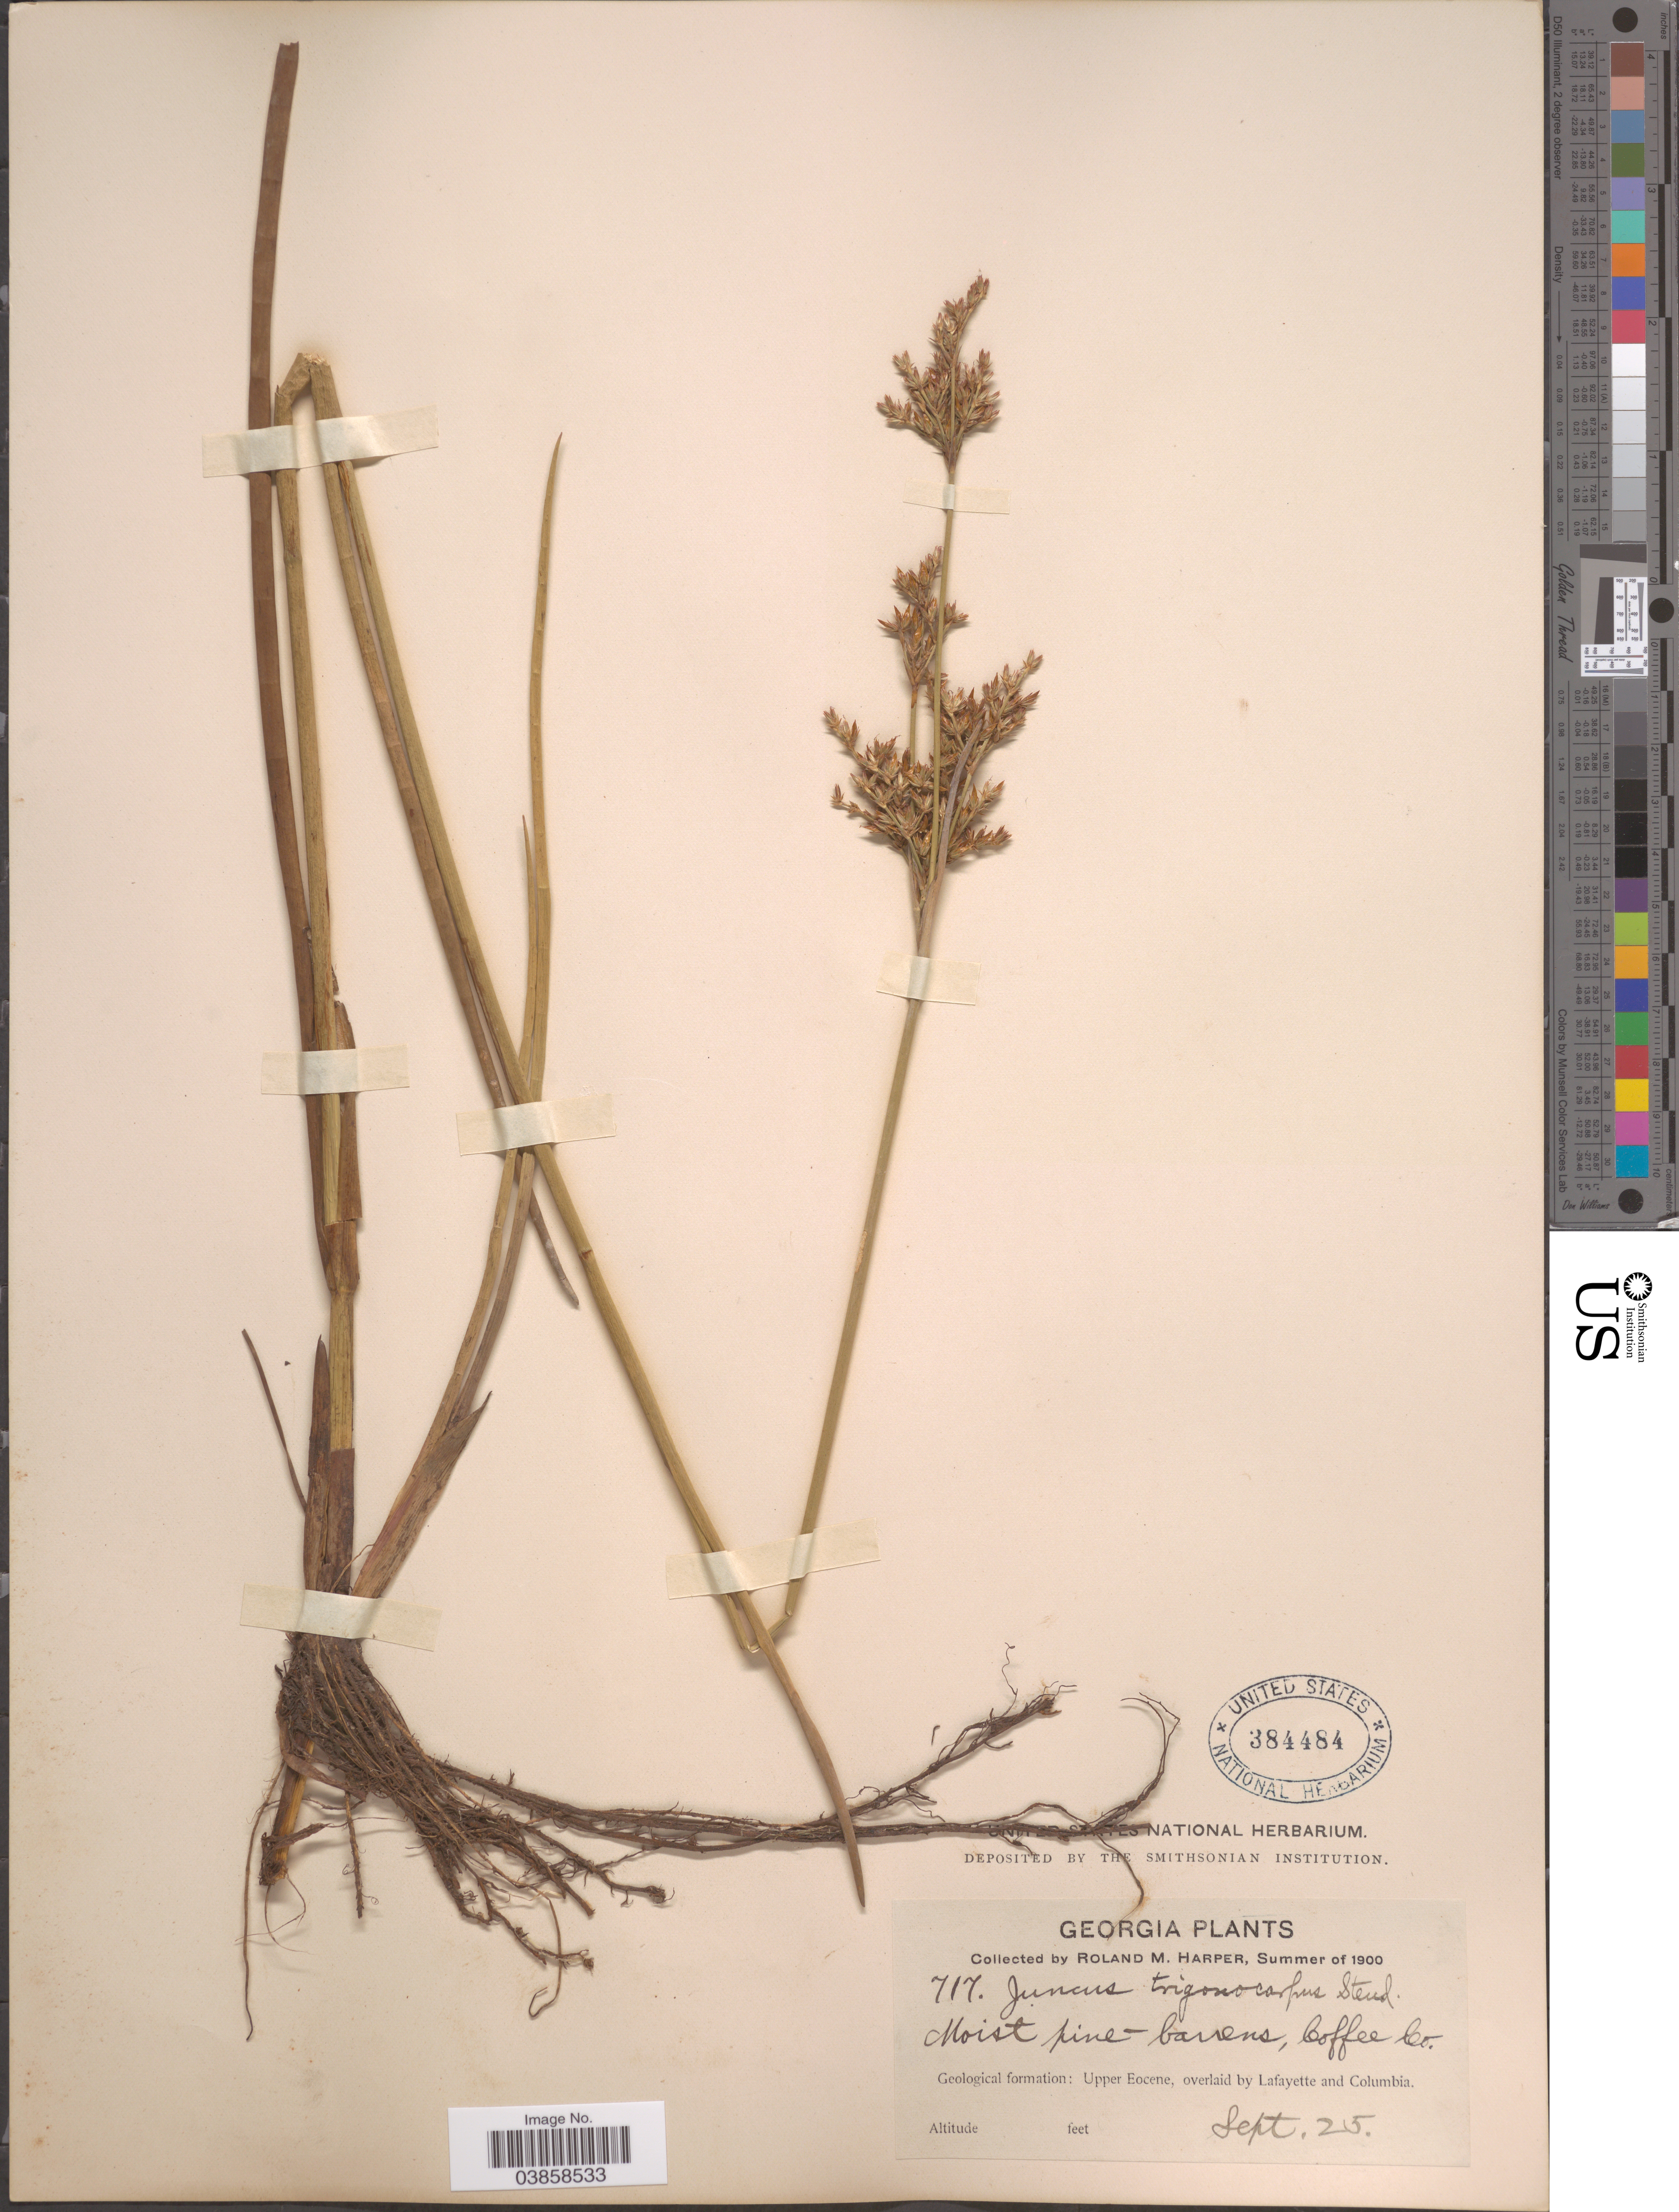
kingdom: Plantae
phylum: Tracheophyta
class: Liliopsida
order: Poales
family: Juncaceae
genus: Juncus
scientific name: Juncus trigonocarpus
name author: Steud.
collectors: R. M. Harper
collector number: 717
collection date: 1900-09-25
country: United States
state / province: Georgia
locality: Moist pine-barrens, Coffee Co. Geological formation: Upper Eocene, overlaid by Lafayette and Columbia.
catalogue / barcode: US 384484